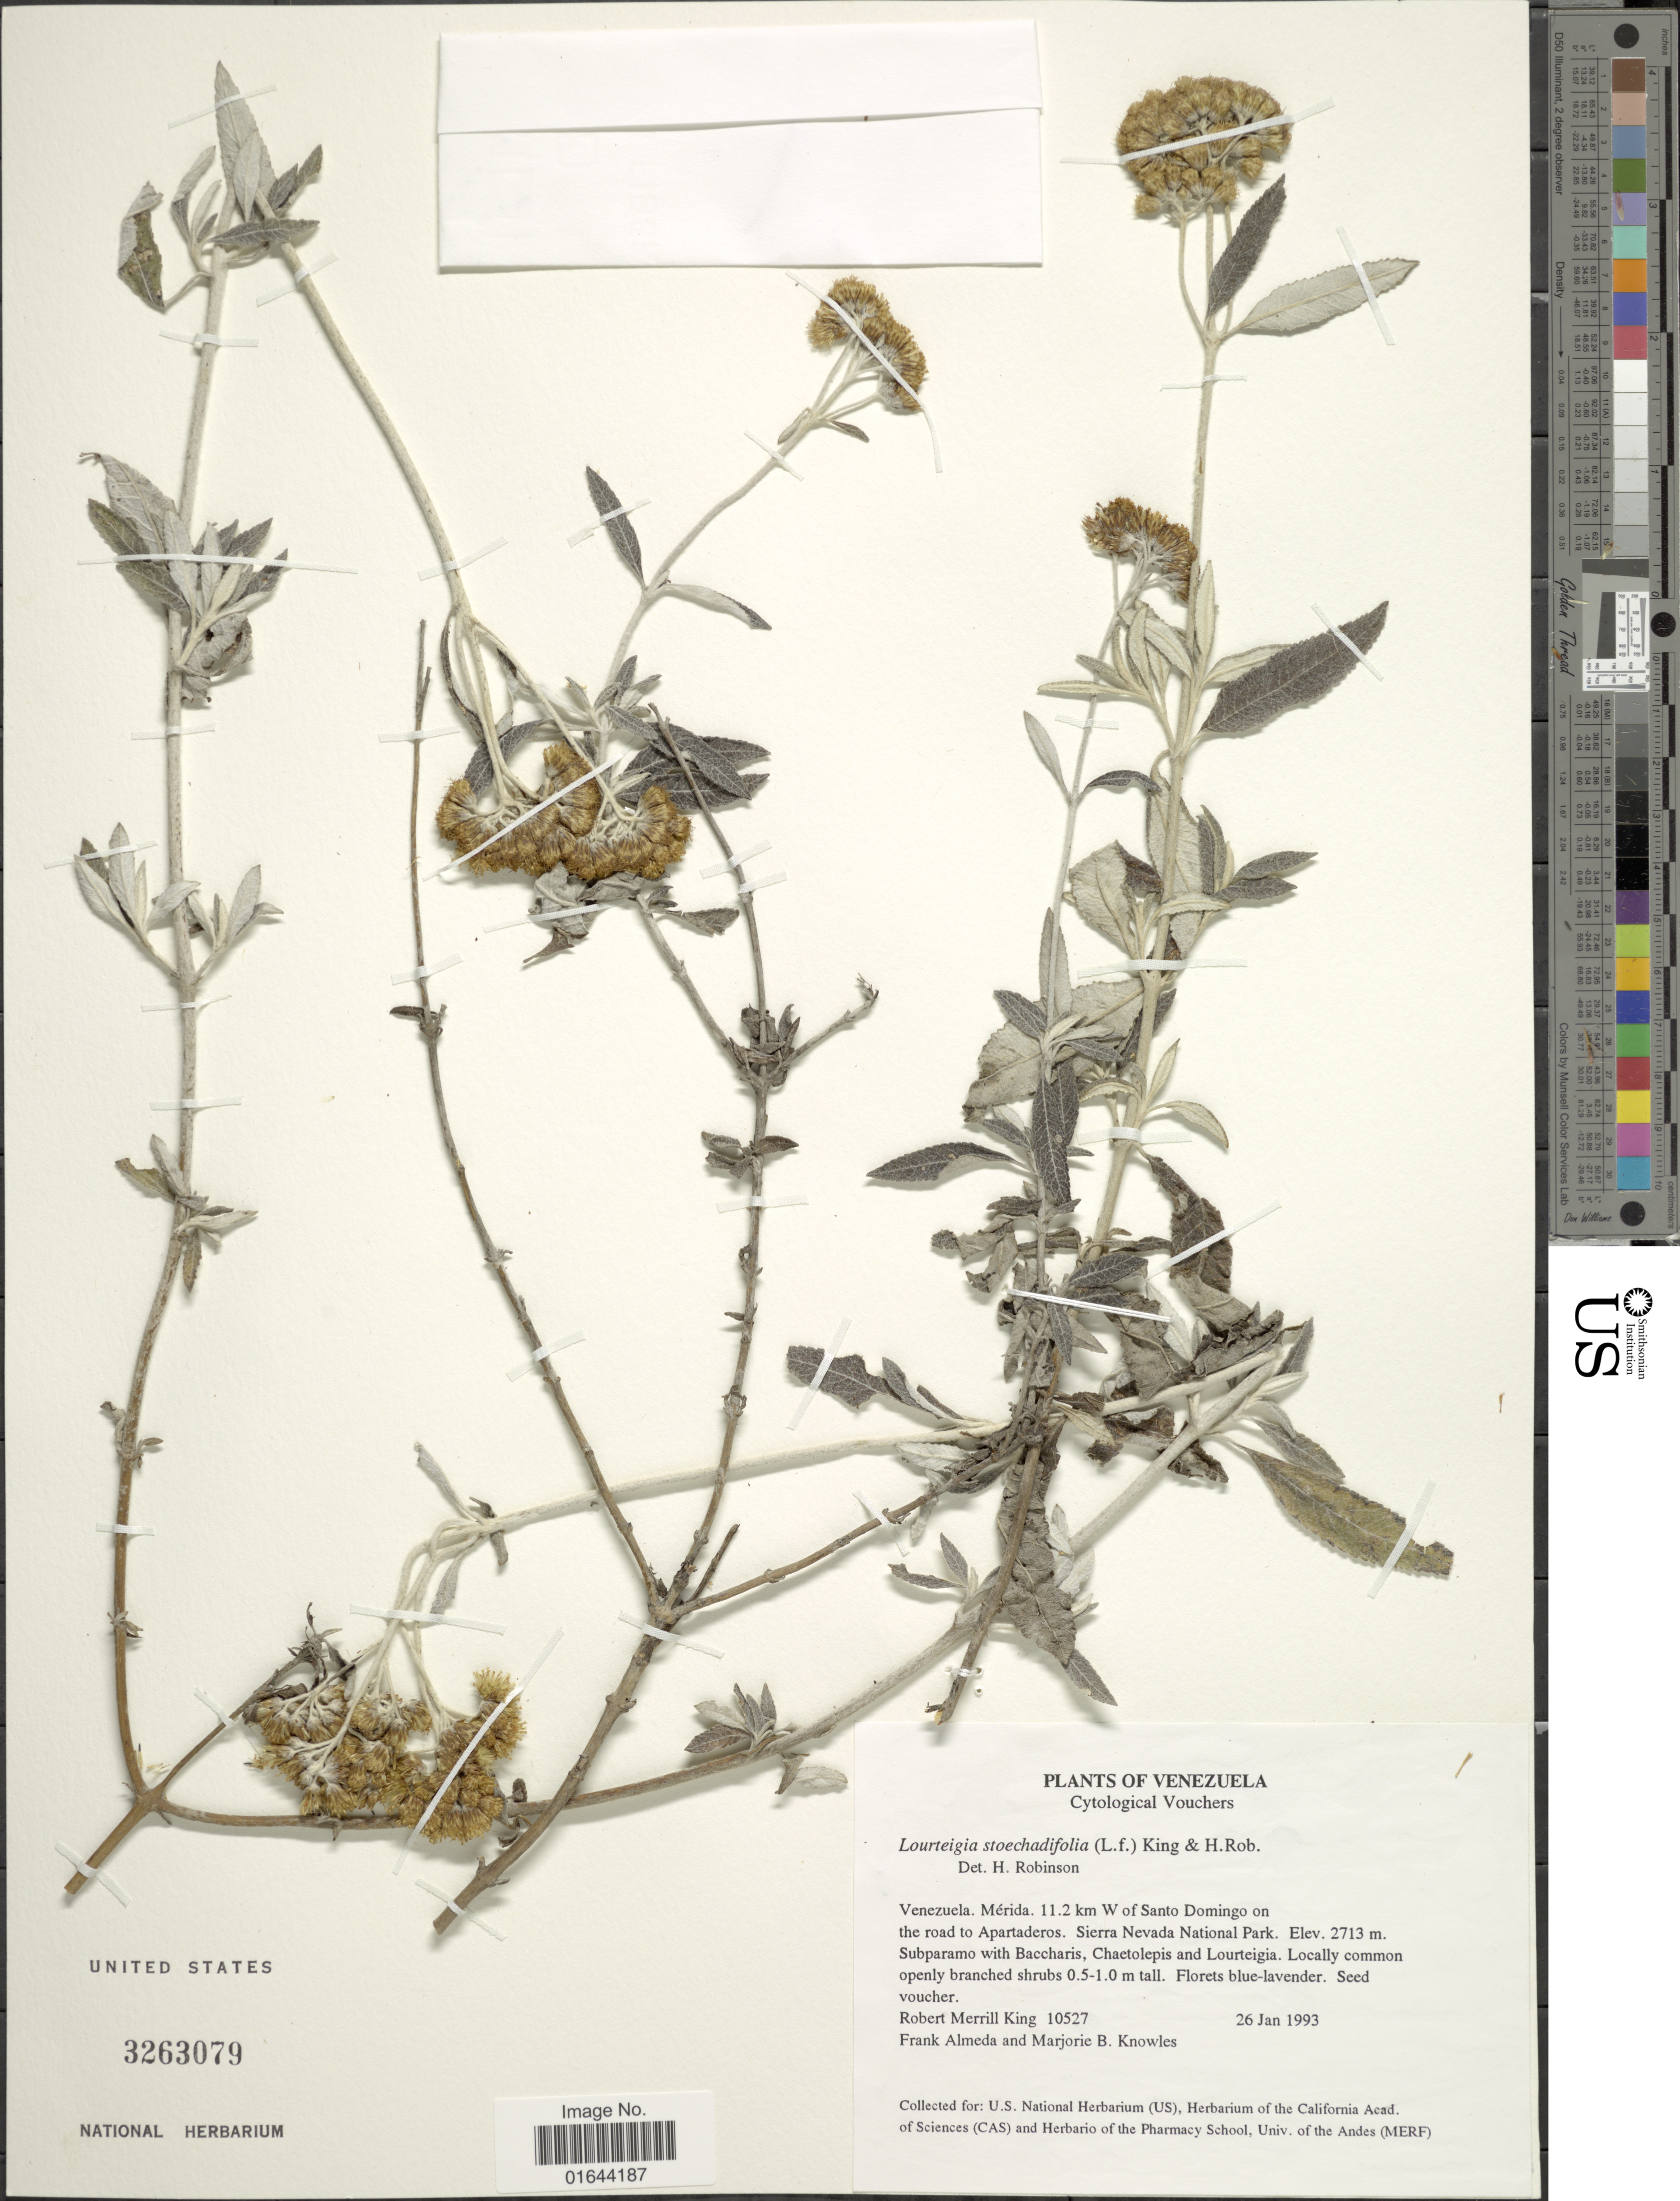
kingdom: Plantae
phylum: Tracheophyta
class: Magnoliopsida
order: Asterales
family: Asteraceae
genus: Lourteigia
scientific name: Lourteigia stoechadifolia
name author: (L. f.) R.M. King & H. Rob.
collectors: R. M. King, F. Almeda & M. B. Knowles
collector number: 10527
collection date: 1993-01-26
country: Venezuela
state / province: Mérida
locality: Venezuela, Merida. 11.2 km W of Santo Domingo on the road to Apartaderos. Sierra Nevada National Park.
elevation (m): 2713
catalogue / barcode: US 3263079